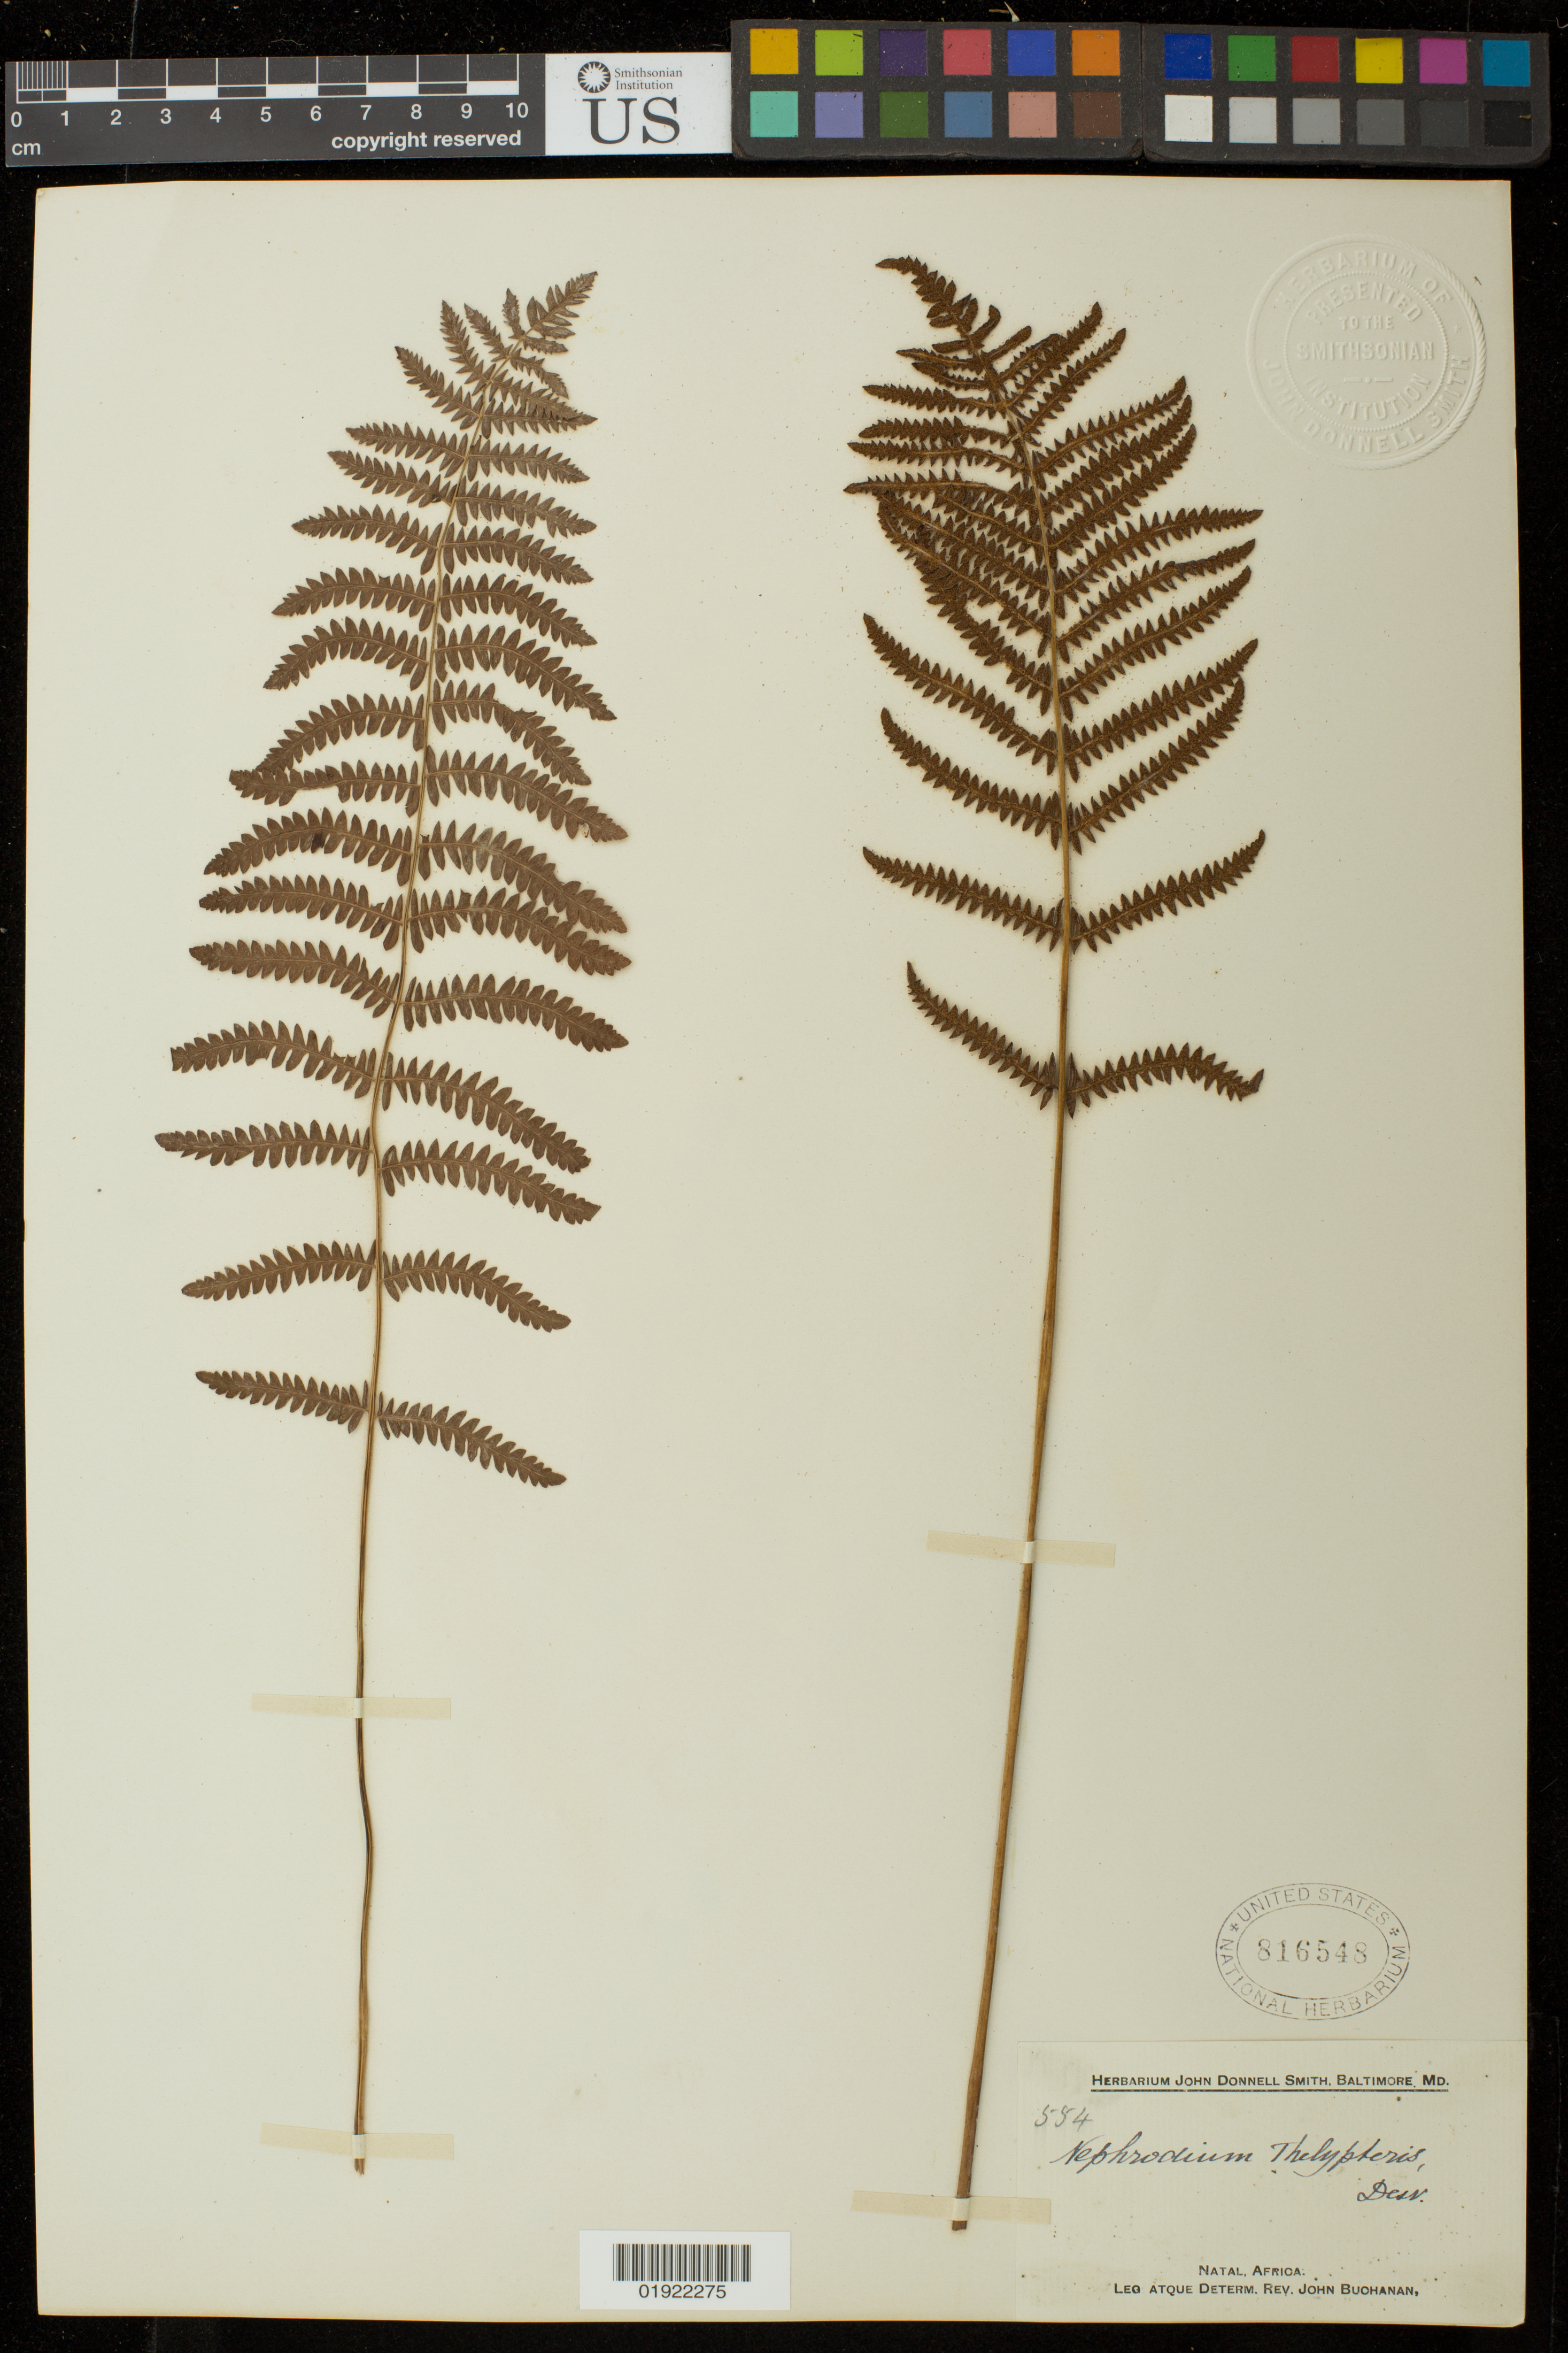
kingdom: Plantae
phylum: Tracheophyta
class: Polypodiopsida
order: Polypodiales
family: Thelypteridaceae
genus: Thelypteris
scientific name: Thelypteris confluens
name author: (Thunb.) C.V. Morton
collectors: J. Buchanan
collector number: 554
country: South Africa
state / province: KwaZulu-Natal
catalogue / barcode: US 816548